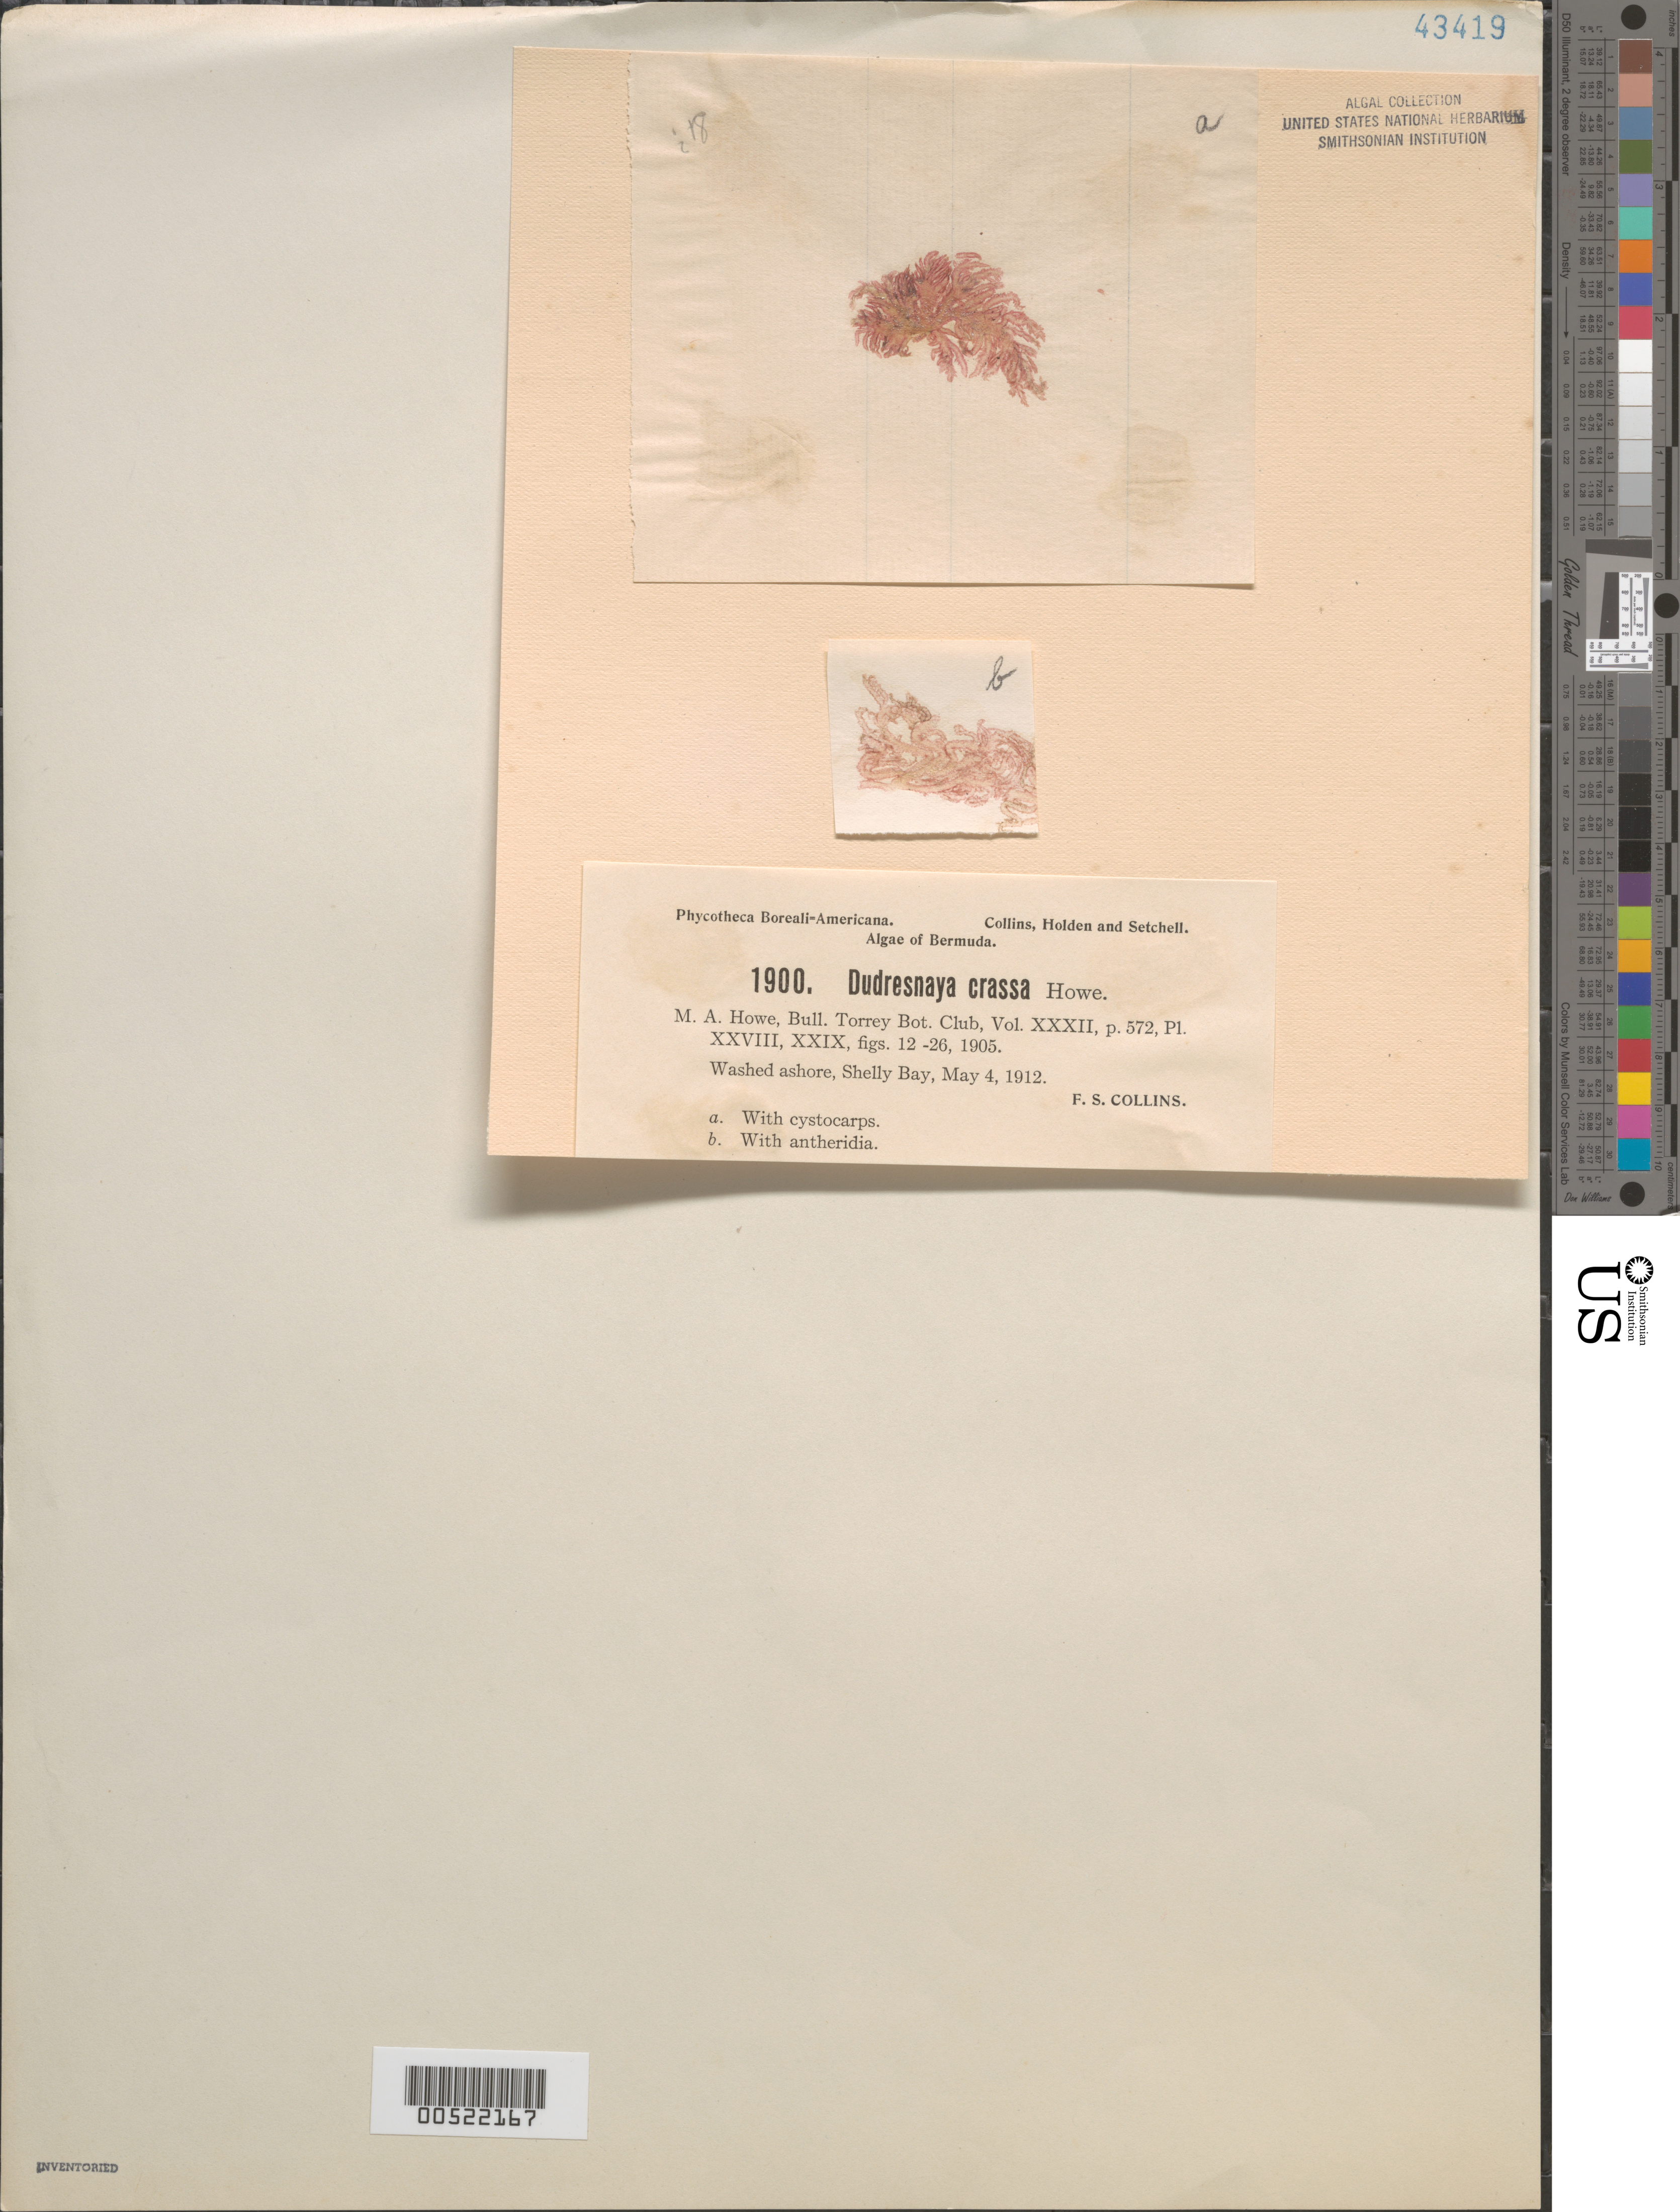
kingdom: Plantae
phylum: Rhodophyta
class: Florideophyceae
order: Gigartinales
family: Dumontiaceae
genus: Dudresnaya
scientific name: Dudresnaya crassa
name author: M. Howe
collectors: F. Collins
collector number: PB-A 1900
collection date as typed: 04 May 1912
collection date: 1912-05-04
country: Bermuda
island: Bermuda Island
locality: Shelly Bay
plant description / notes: Collins, Holden & Setchell, Phycotheca Boreali-Americana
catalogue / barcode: US 43419